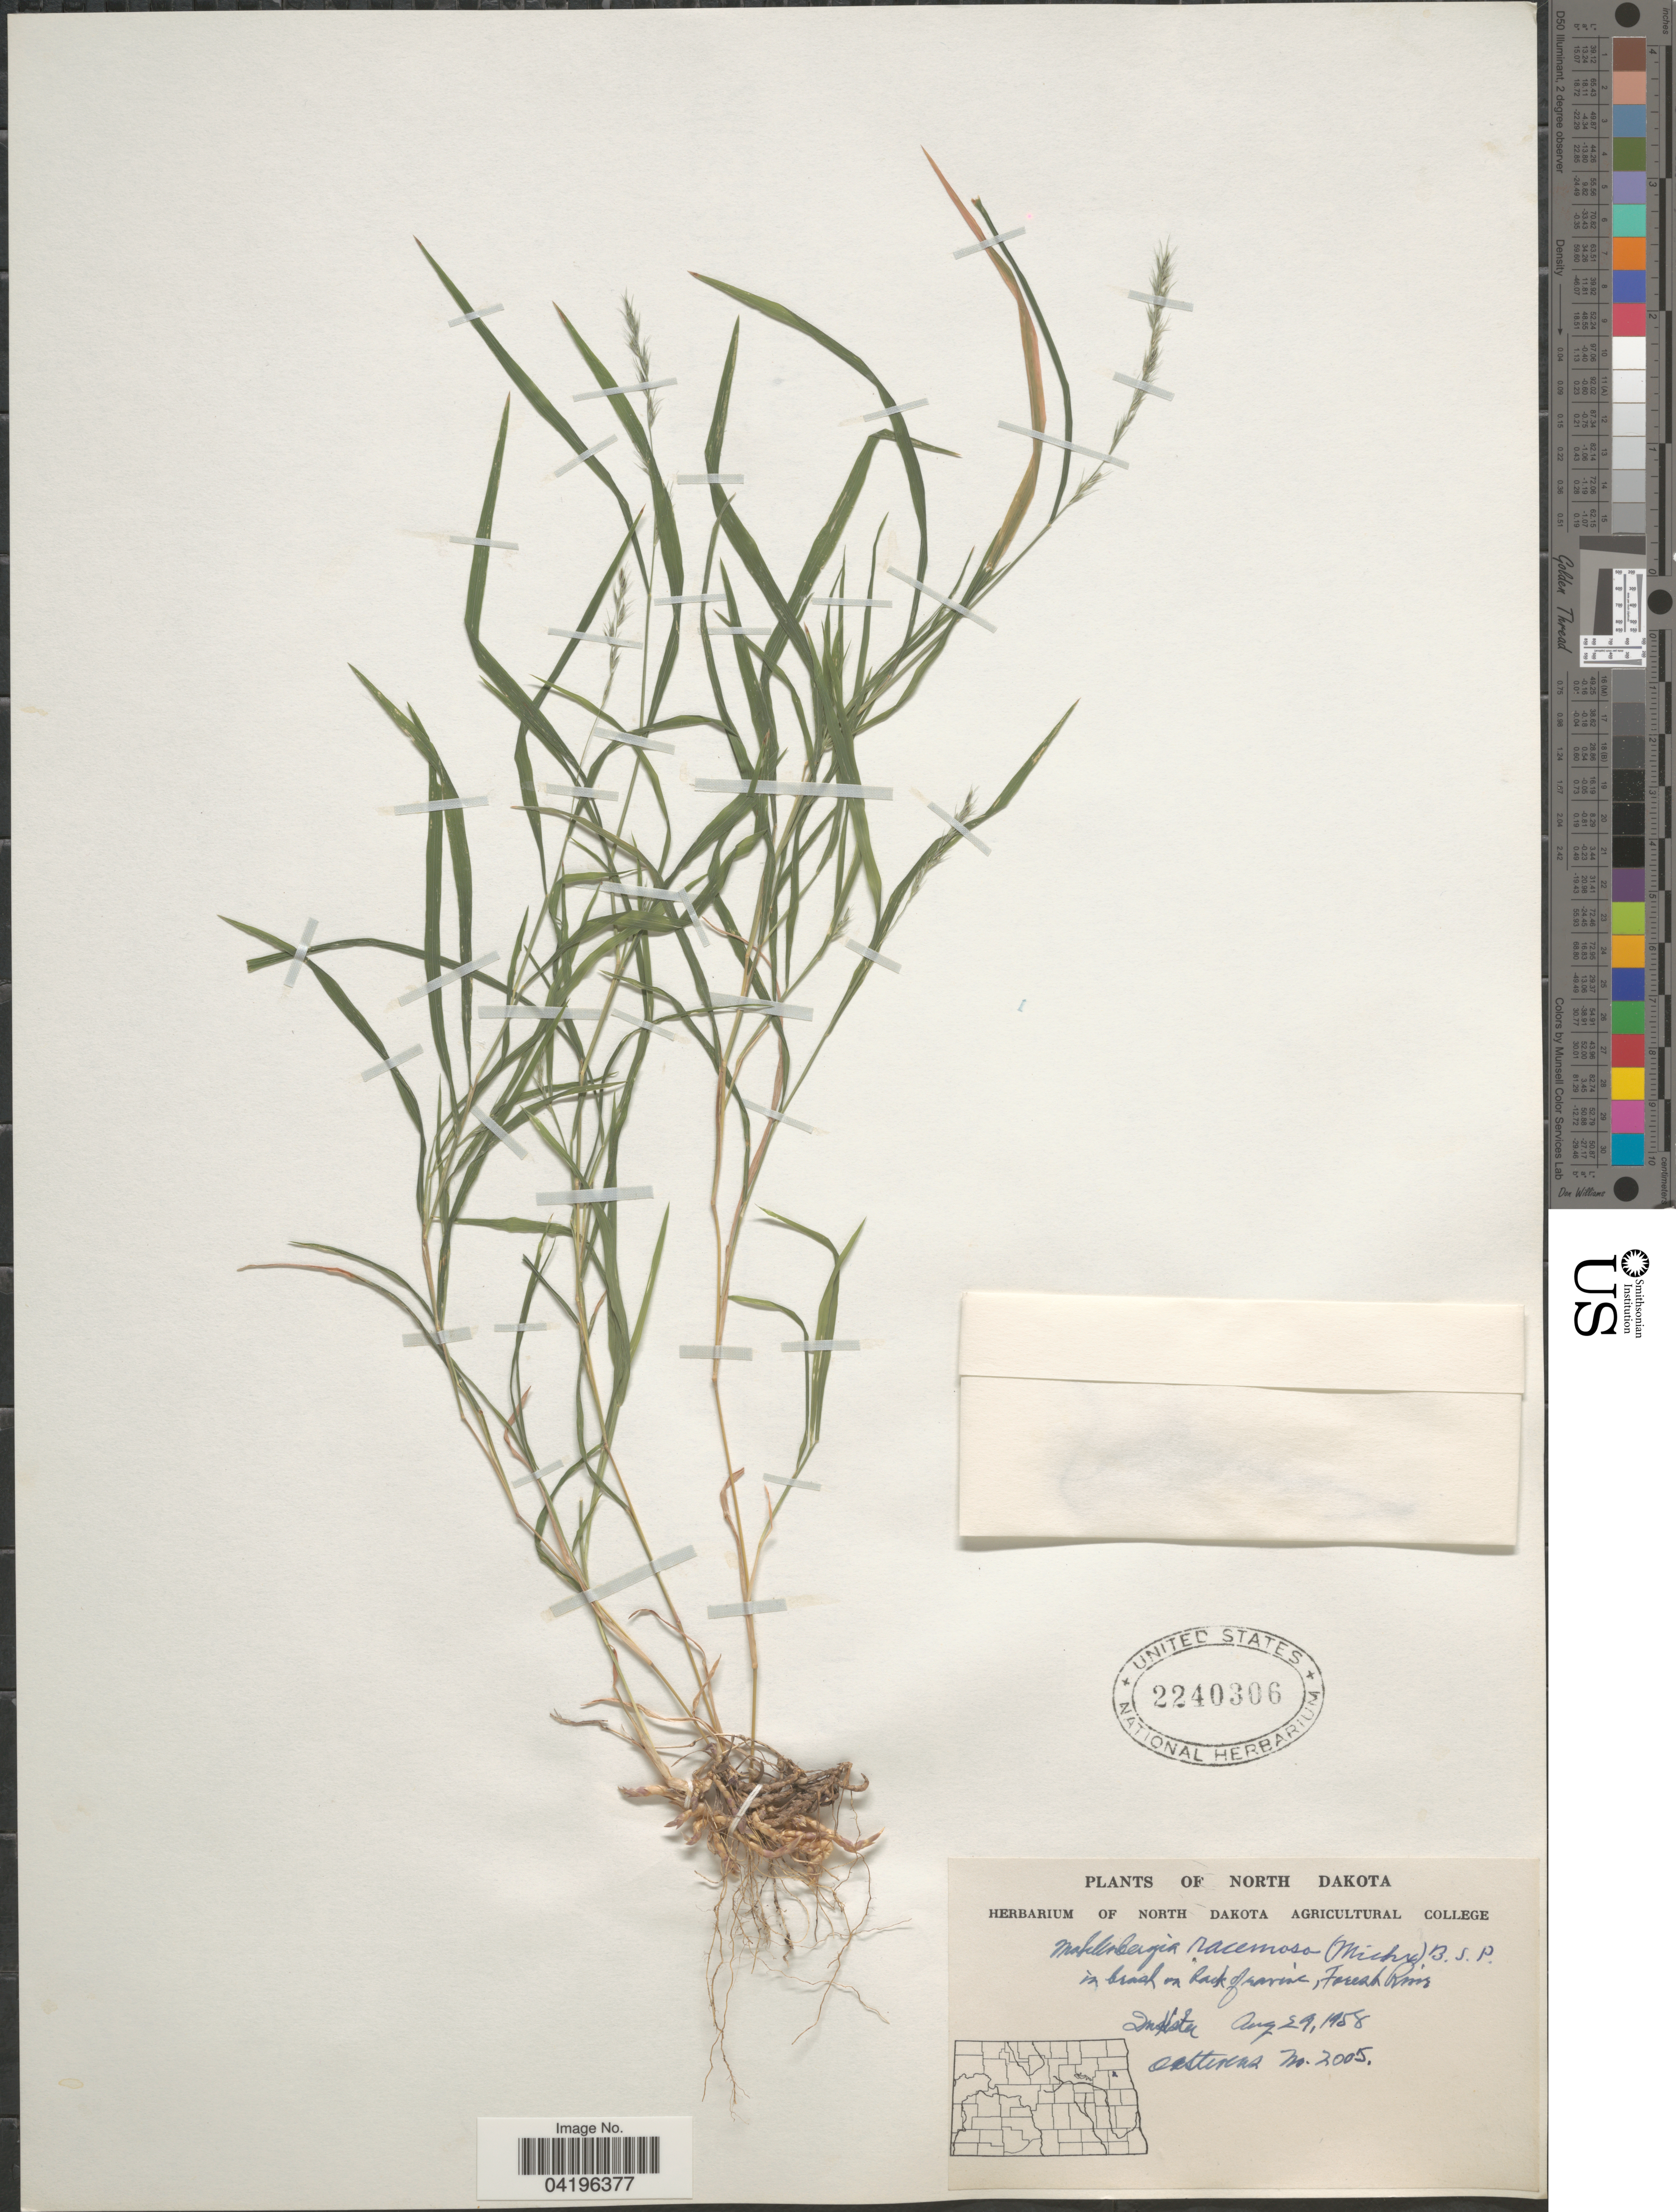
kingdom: Plantae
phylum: Tracheophyta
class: Liliopsida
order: Poales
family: Poaceae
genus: Muhlenbergia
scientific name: Muhlenbergia racemosa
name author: (Michx.) Britton et al.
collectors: O. A. Stevens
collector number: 2005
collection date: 1958-08-29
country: United States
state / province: North Dakota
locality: In brush in back of ravine, Forest River. Dakota.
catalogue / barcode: US 2240306